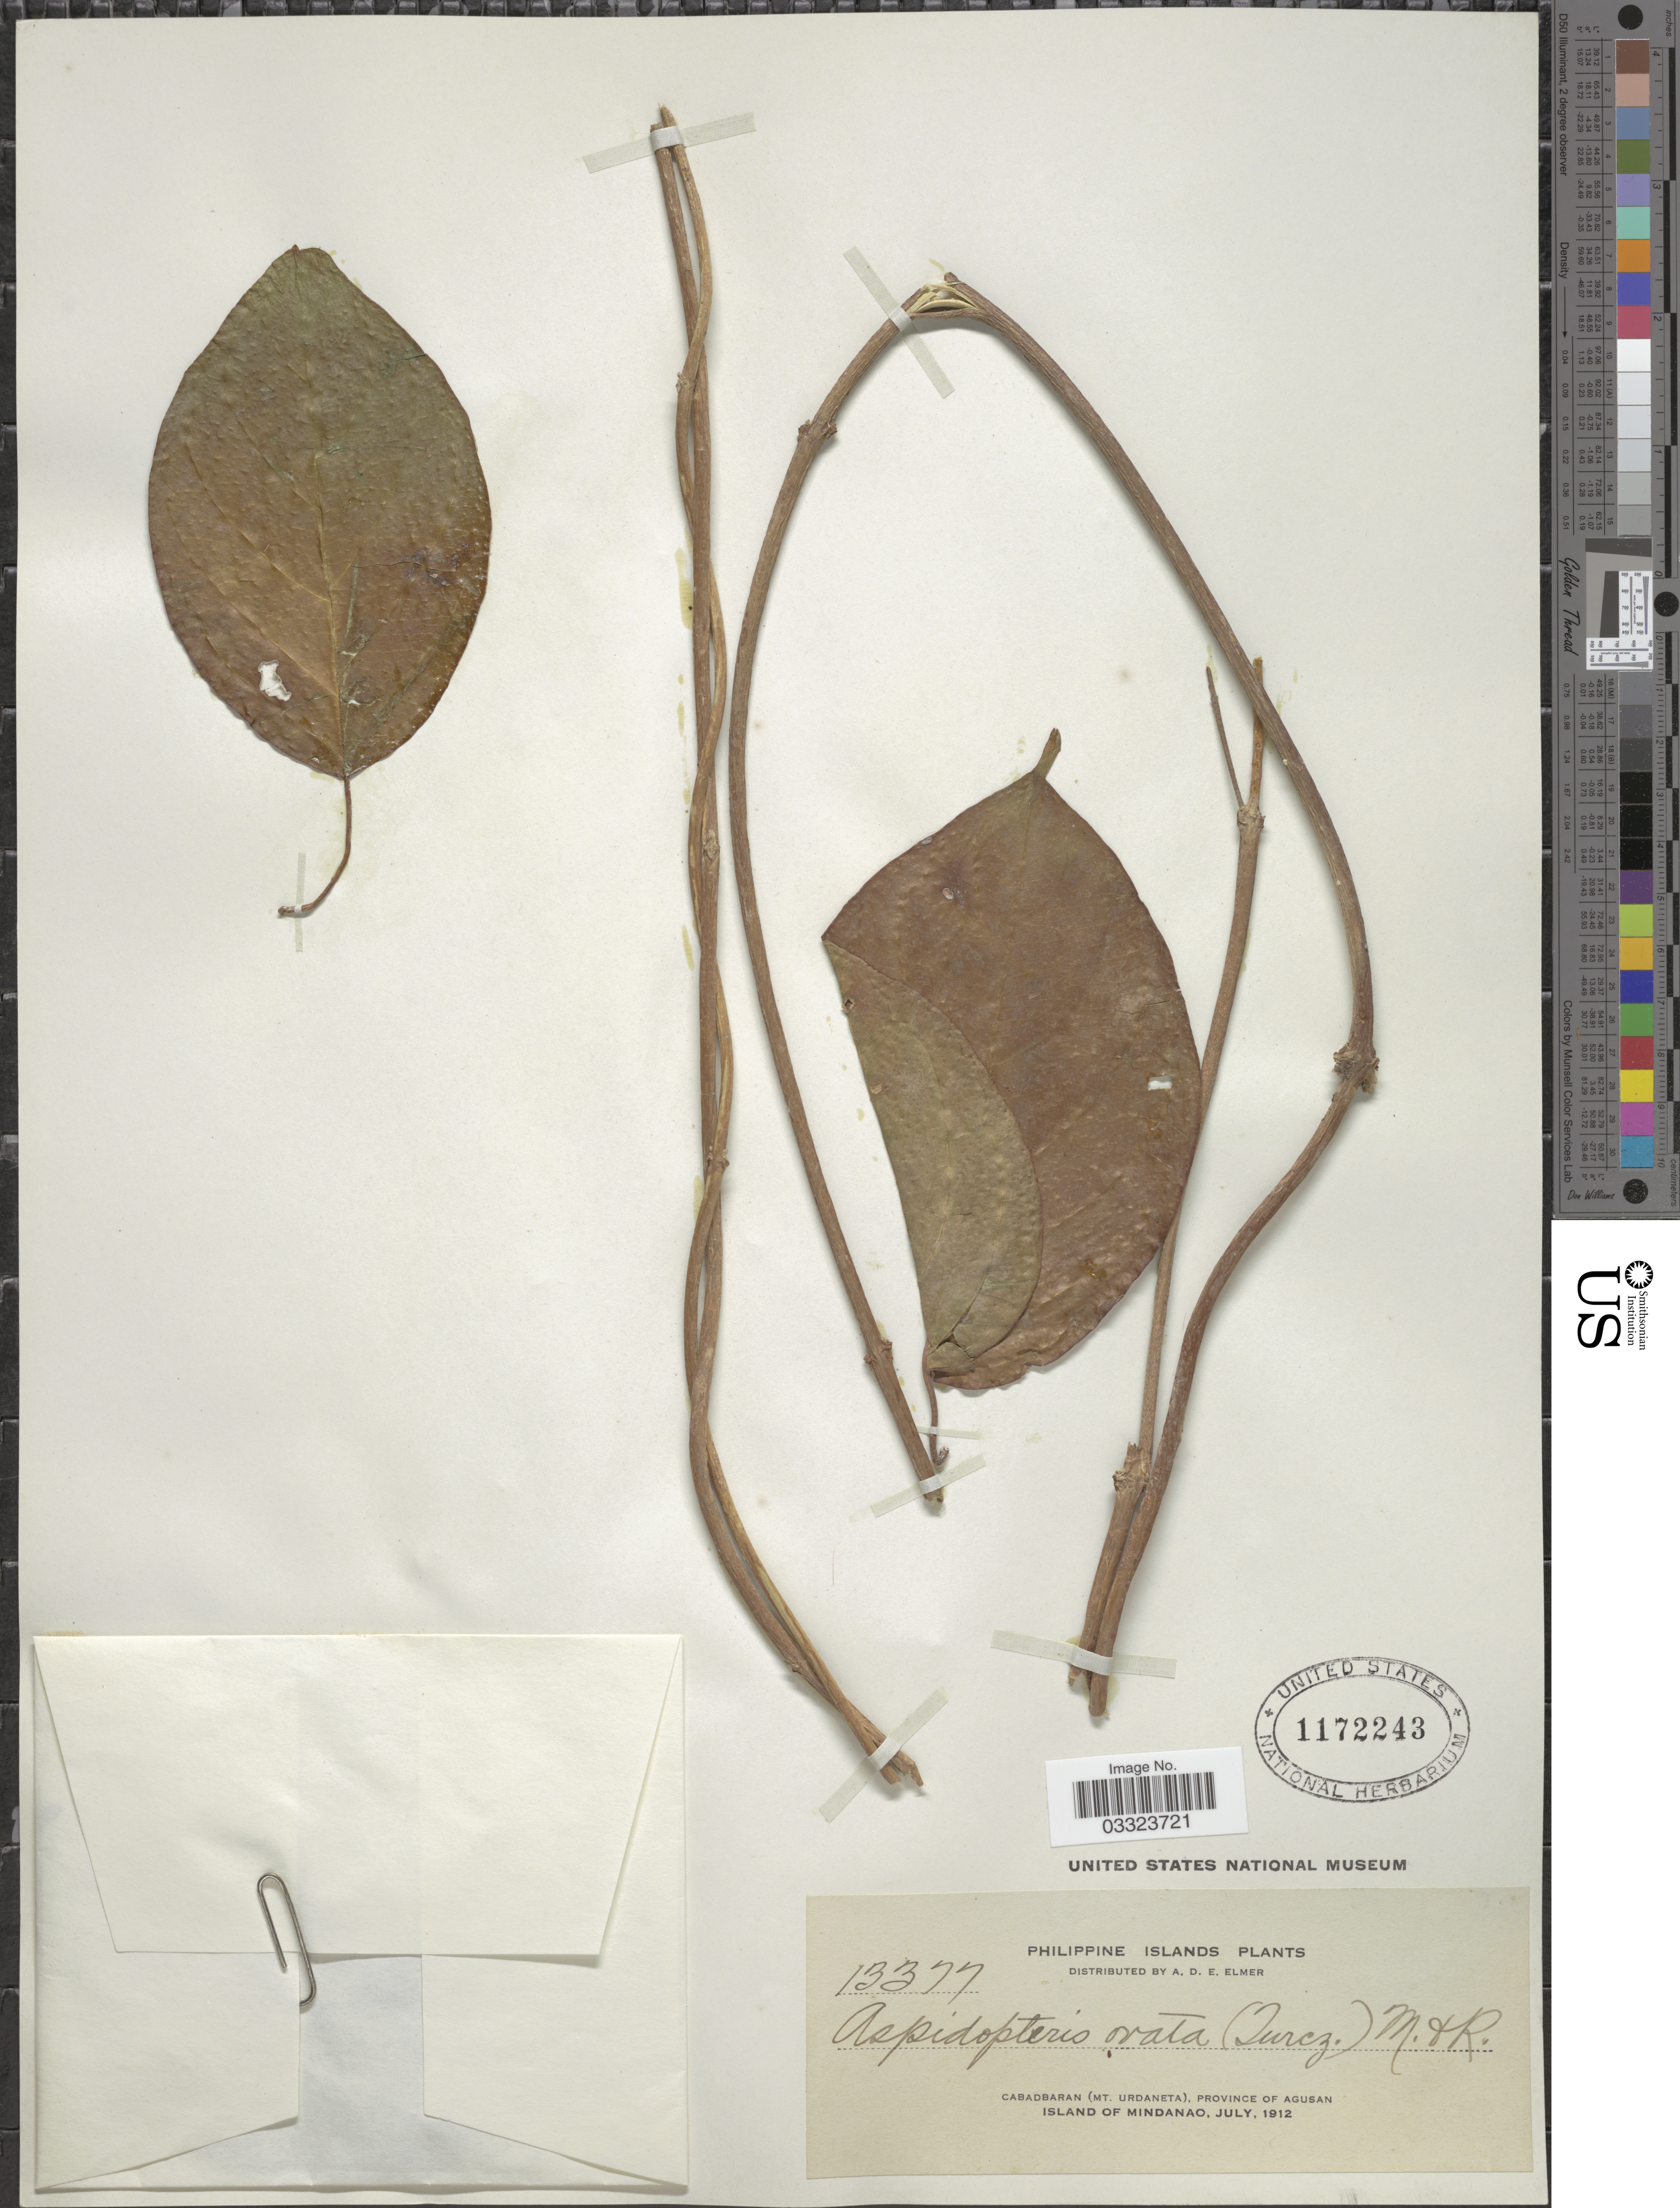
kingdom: Plantae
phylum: Tracheophyta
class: Magnoliopsida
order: Malpighiales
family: Malpighiaceae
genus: Aspidopterys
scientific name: Aspidopterys ovata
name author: Merr. & Rolfe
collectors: A. D. E. Elmer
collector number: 13377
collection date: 1912-07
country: Philippines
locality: Philippine Islands. Cabadbaran (Mt. Urdaneta), province of Agusan. Island of Mindanao.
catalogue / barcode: US 1172243